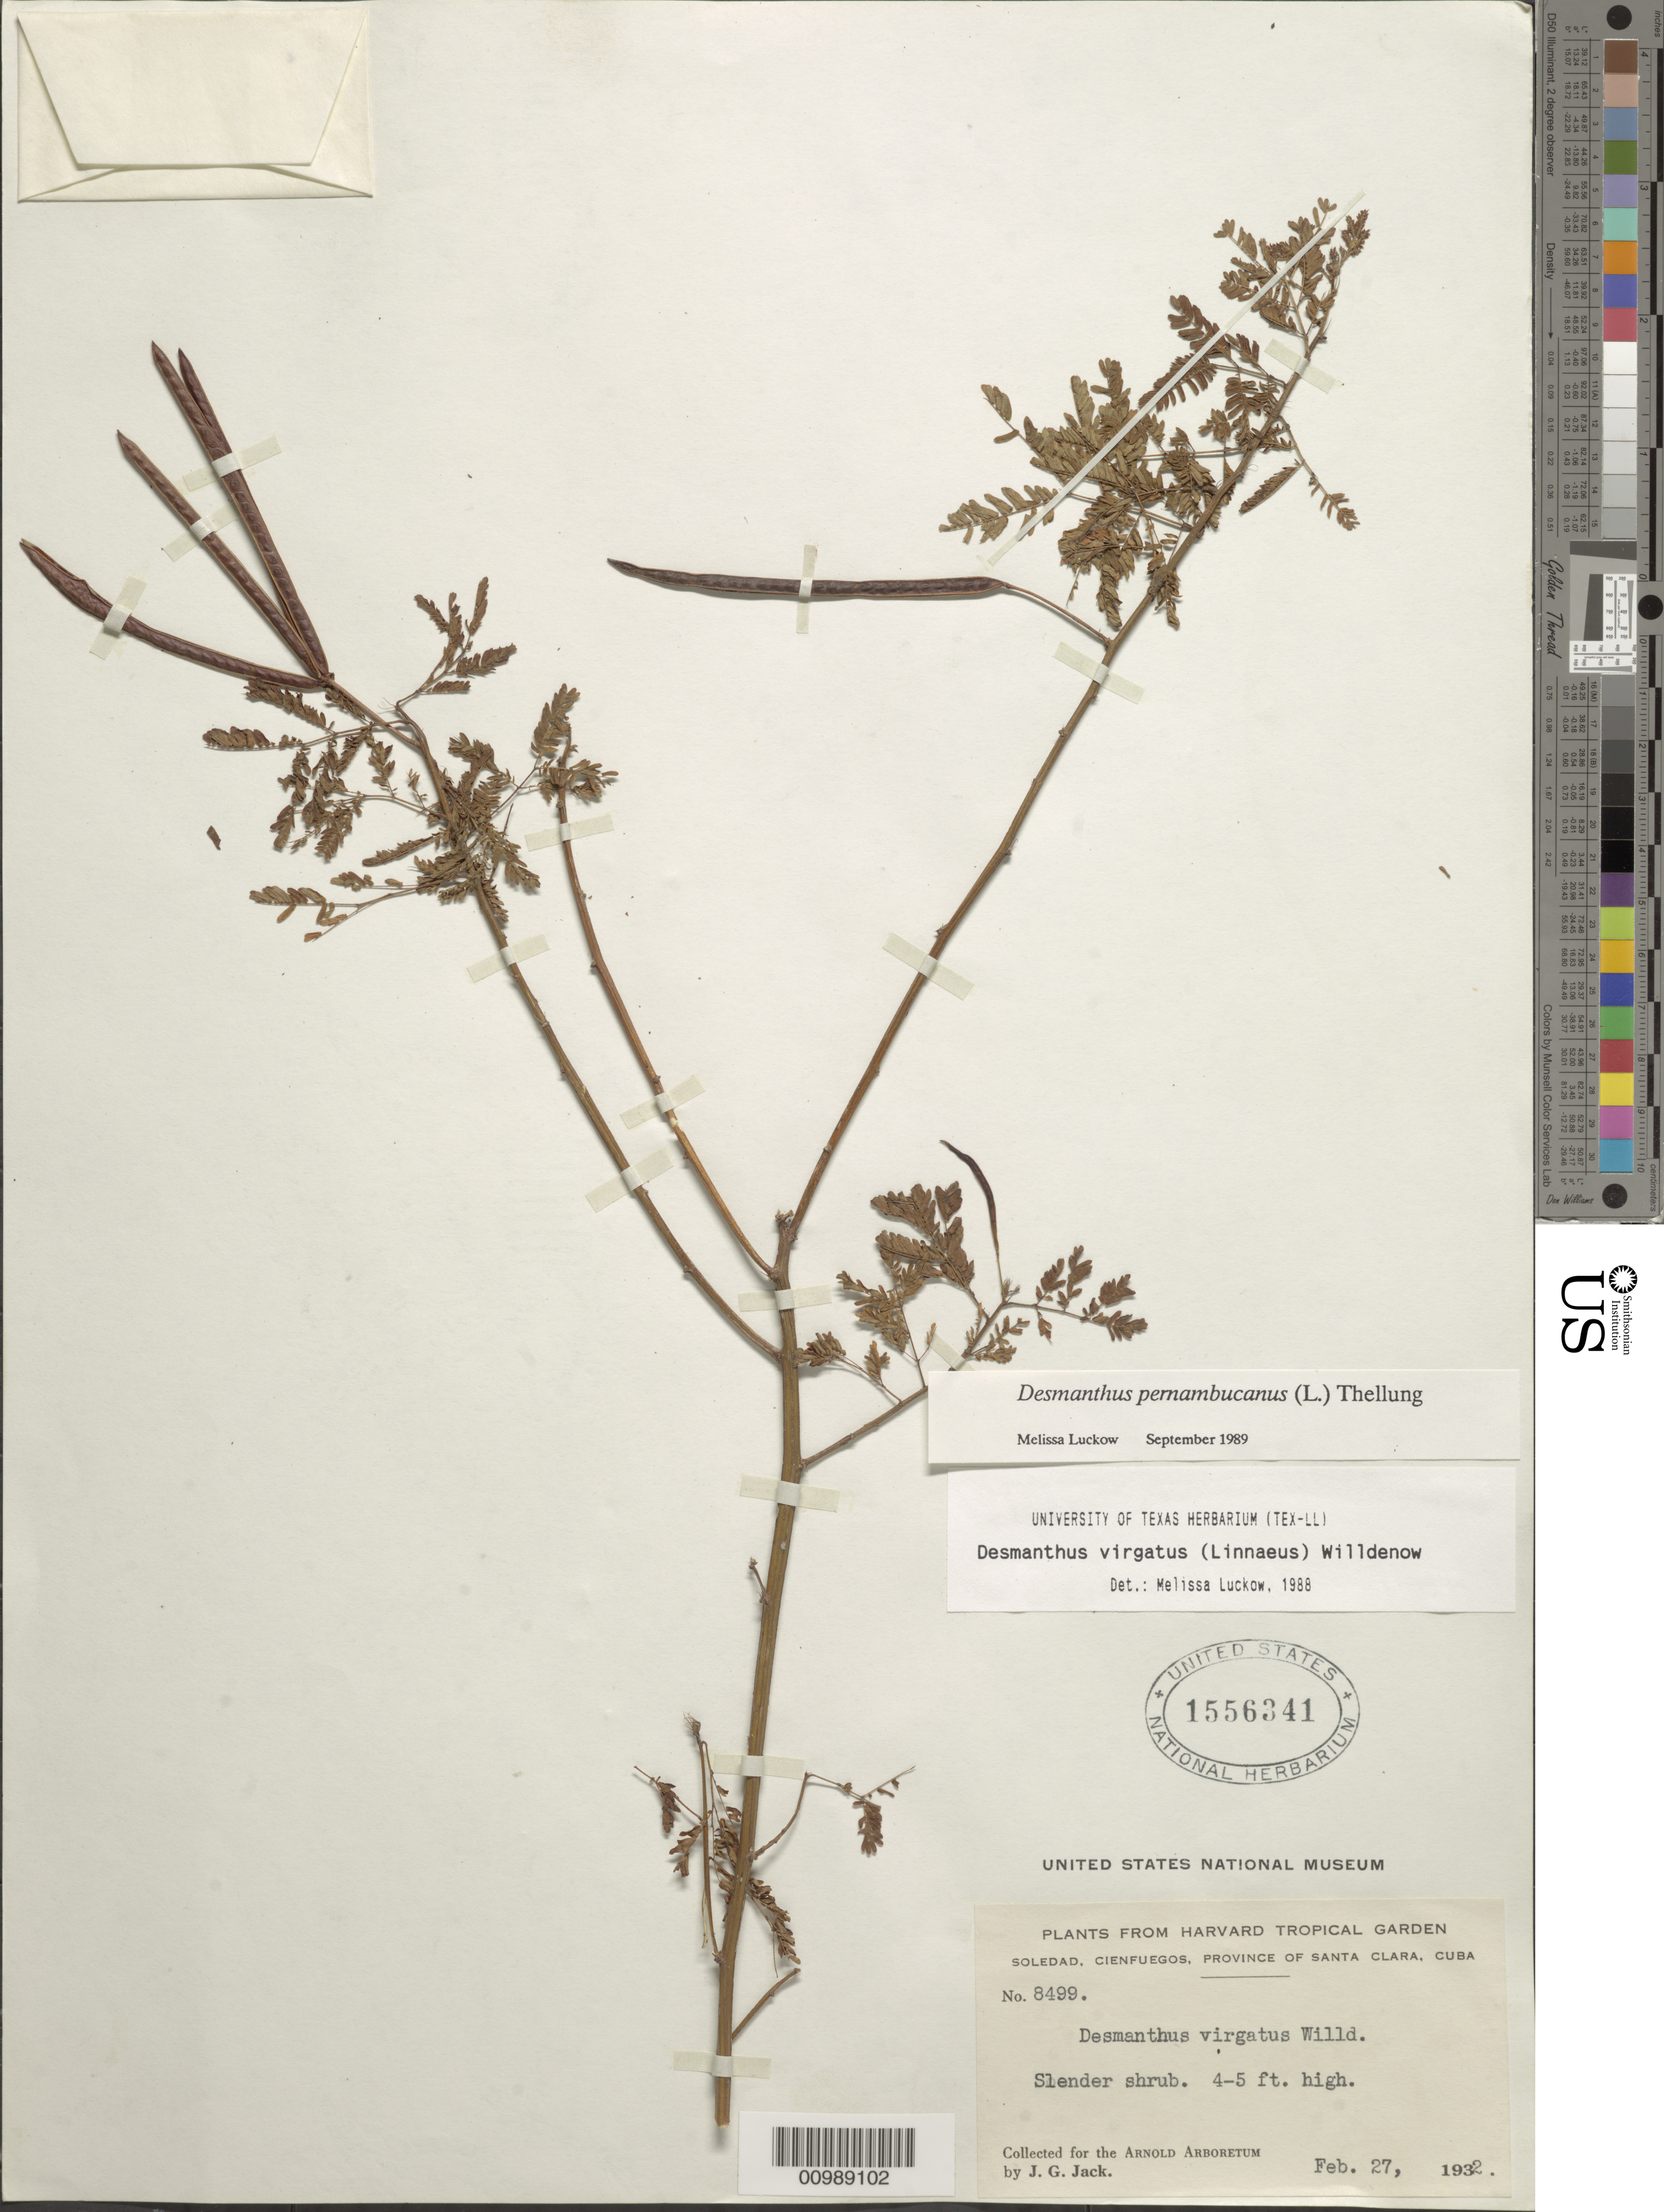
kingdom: Plantae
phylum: Tracheophyta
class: Magnoliopsida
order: Fabales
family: Fabaceae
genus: Desmanthus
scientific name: Desmanthus pernambucanus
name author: (L.) Thell.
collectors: J. G. Jack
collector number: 8499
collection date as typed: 27 Feb 1932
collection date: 1932-02-27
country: Cuba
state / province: Villa Clara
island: Cuba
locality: Santa Clara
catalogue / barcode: US 1556341